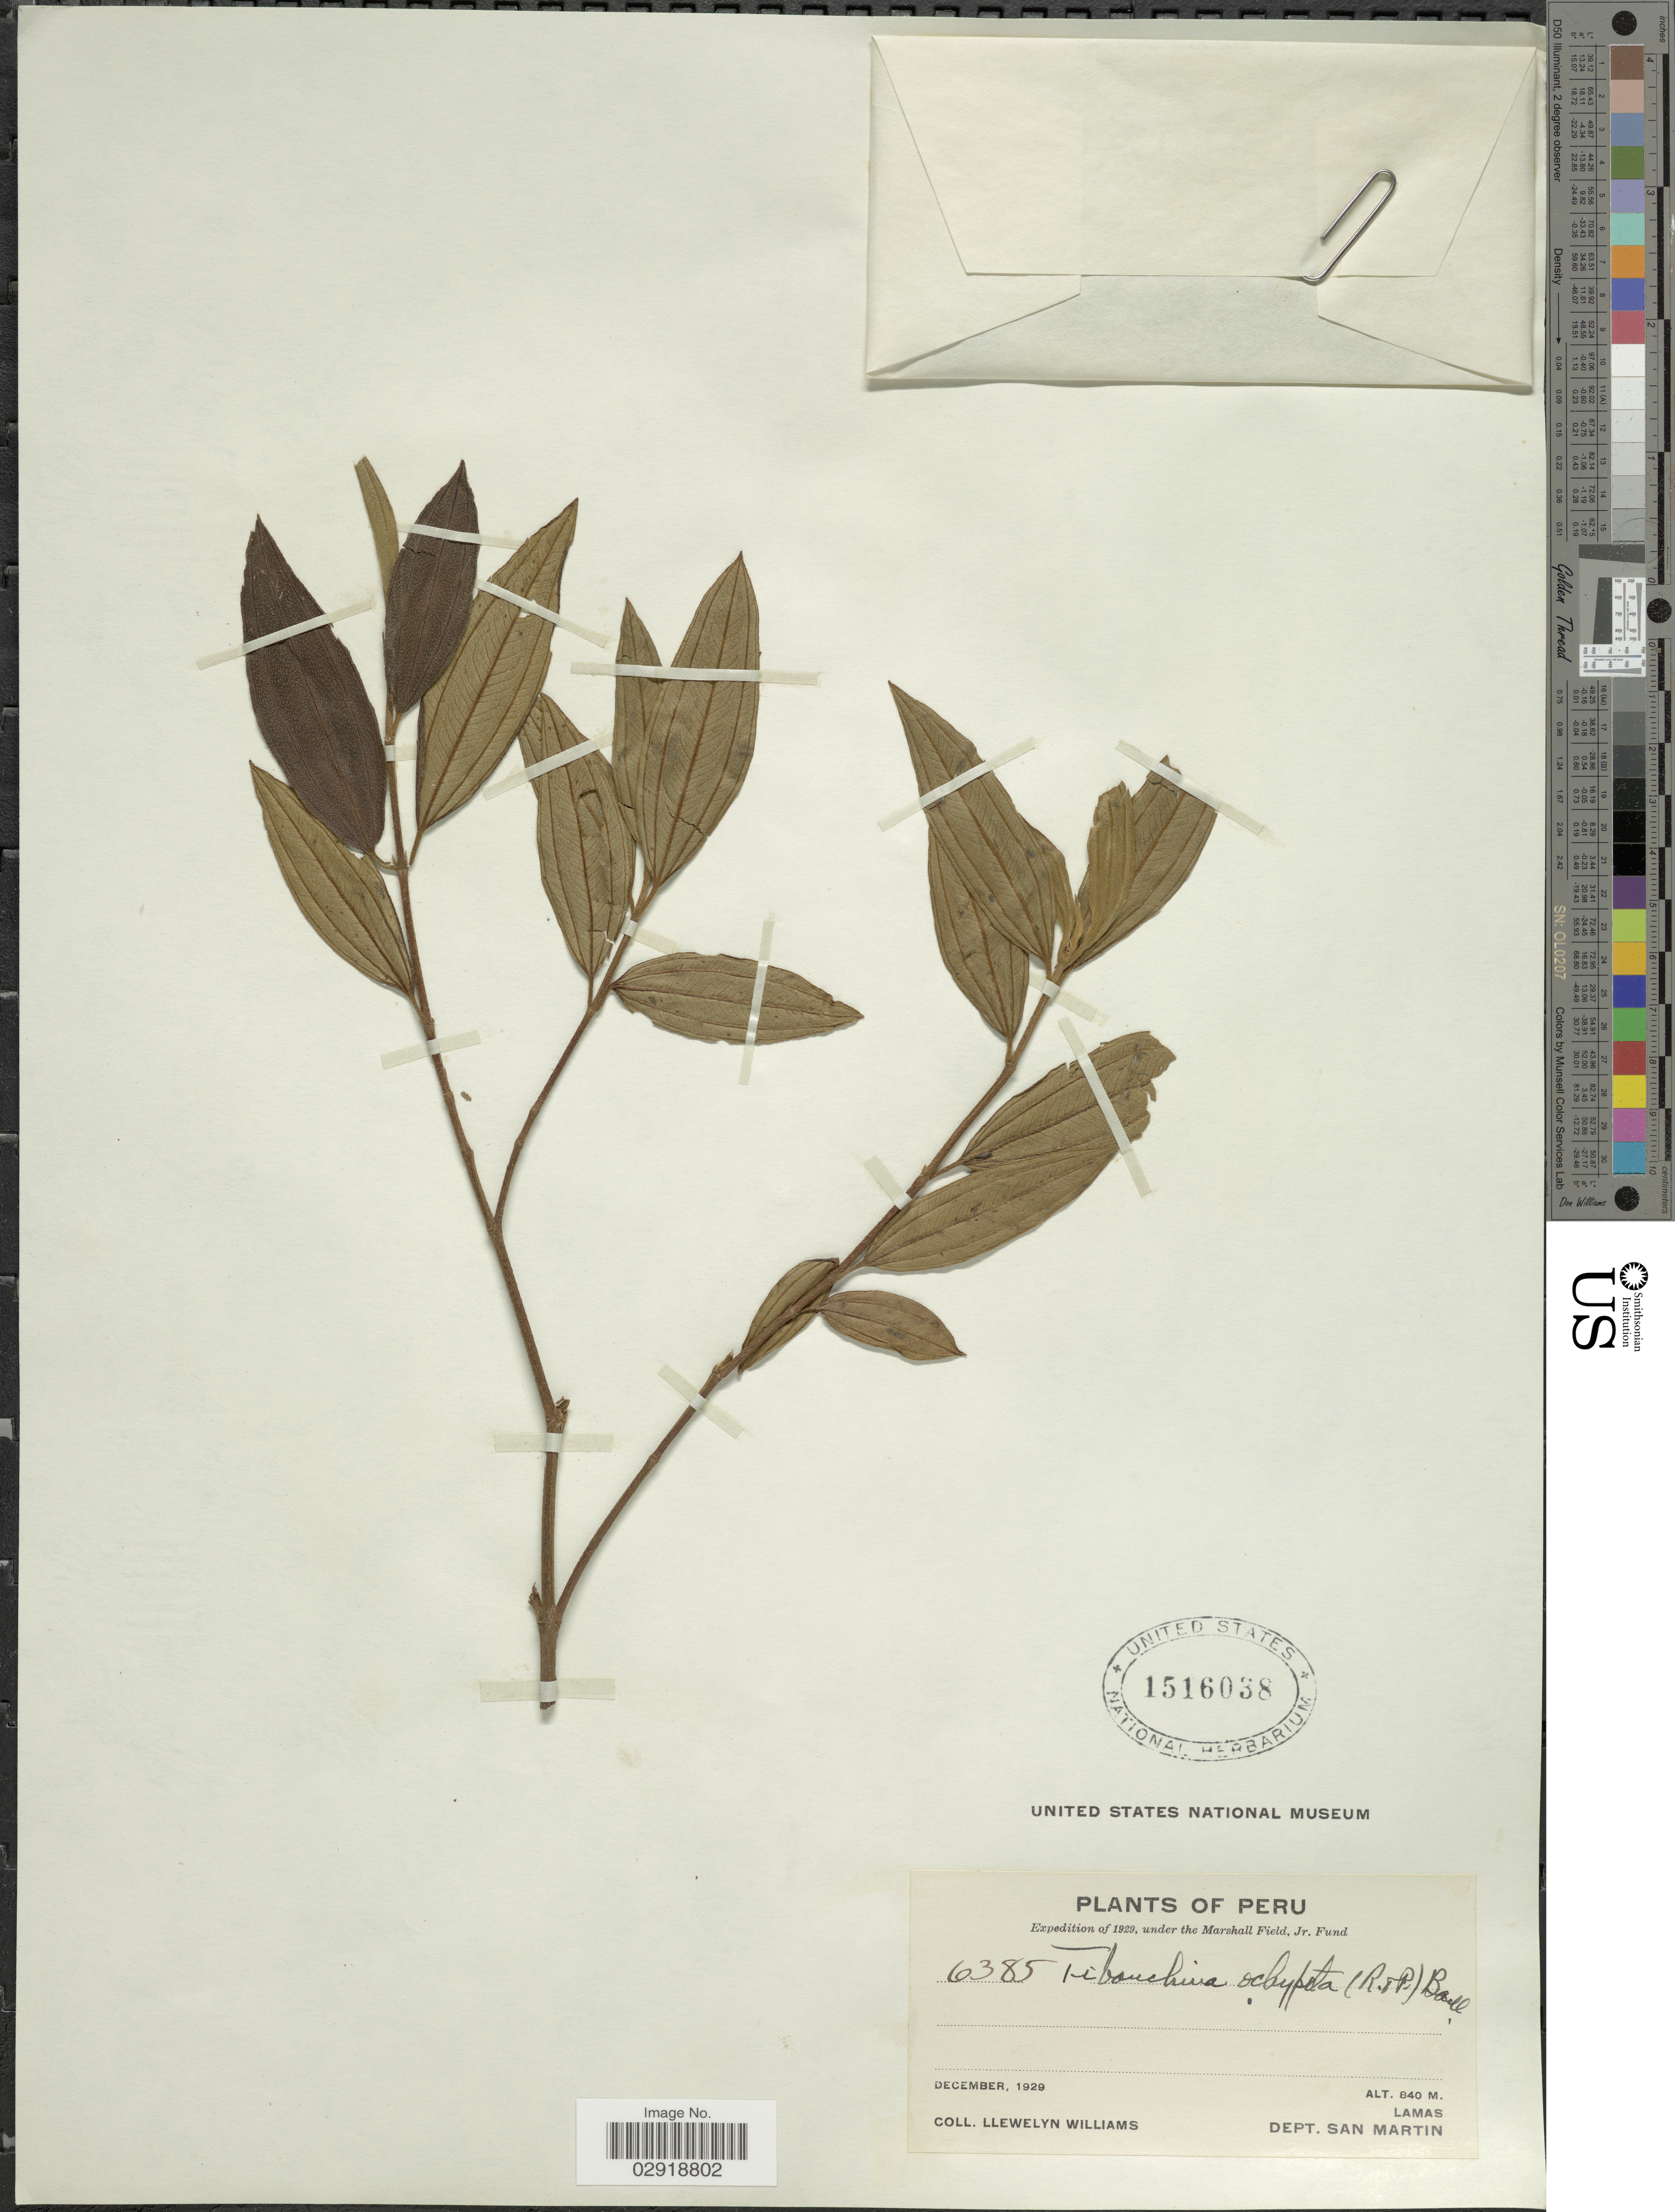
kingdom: Plantae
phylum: Tracheophyta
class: Magnoliopsida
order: Myrtales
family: Melastomataceae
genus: Pleroma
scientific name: Pleroma ochypetalum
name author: (Ruiz & Pav.) D. Don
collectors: Ll. Williams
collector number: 6385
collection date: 1929-12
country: Peru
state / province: San Martín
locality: Lamas. Dept. San Martin.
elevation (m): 840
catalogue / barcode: US 1516038